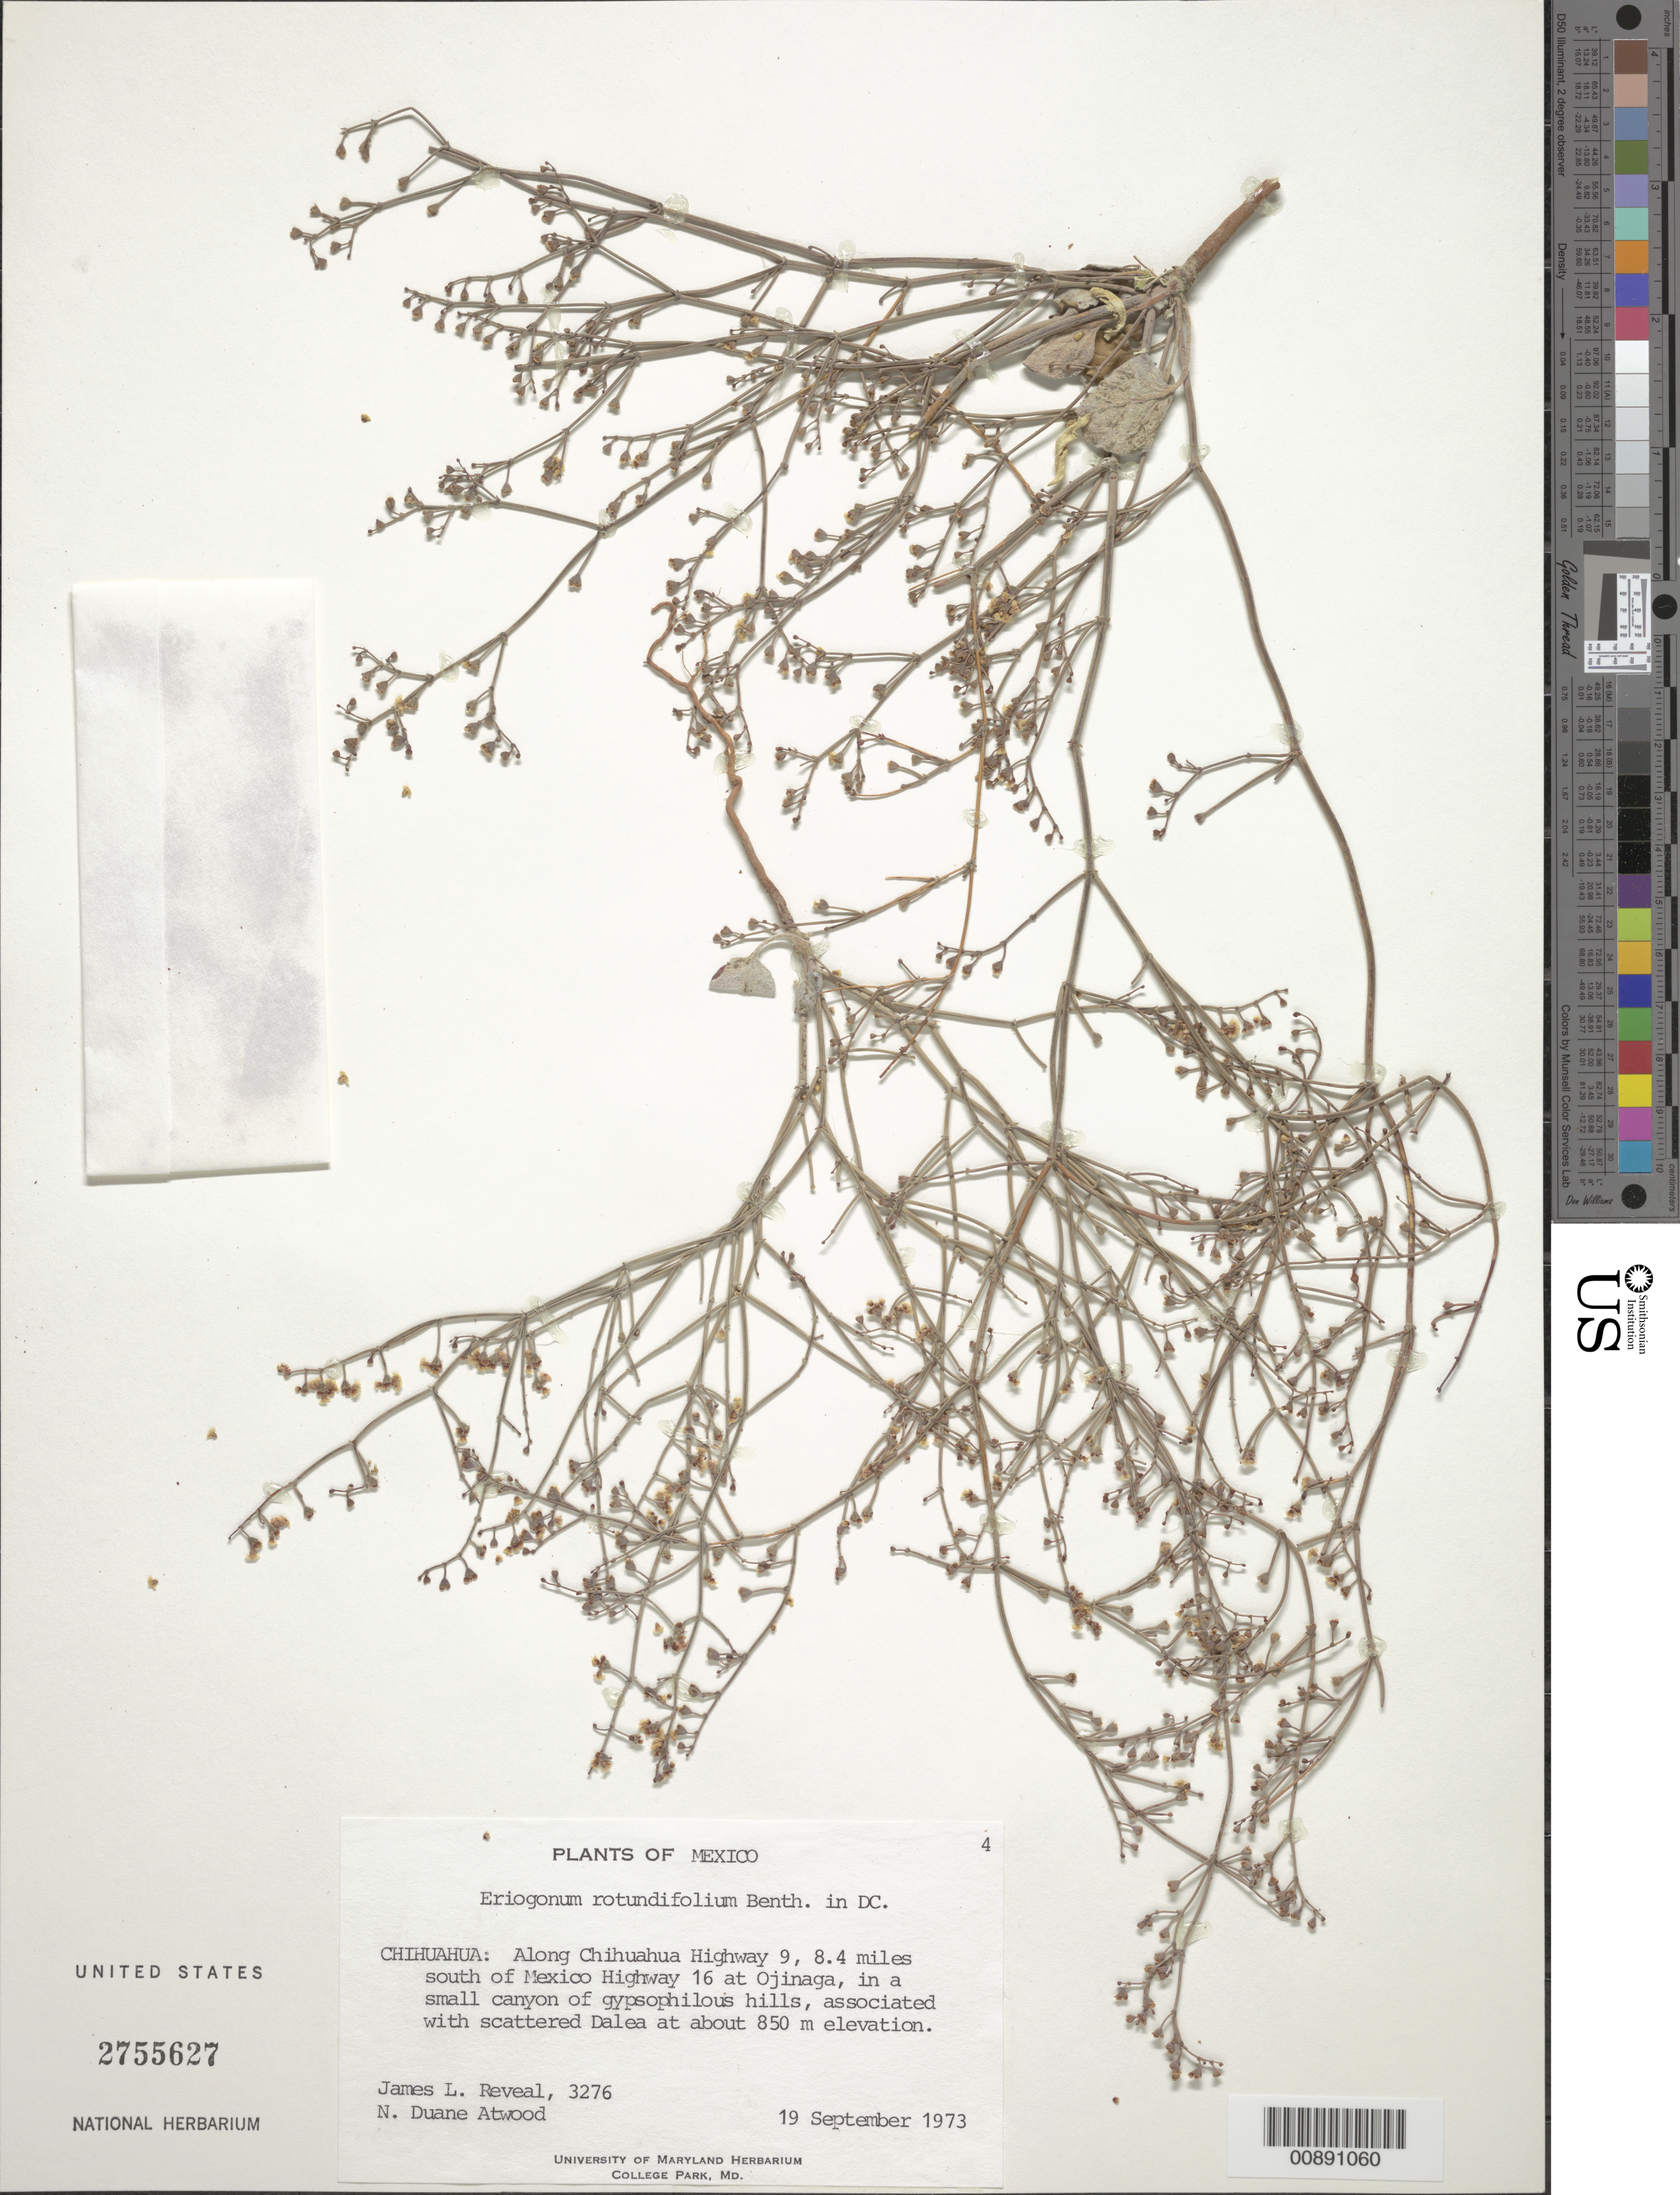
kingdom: Plantae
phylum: Tracheophyta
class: Magnoliopsida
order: Caryophyllales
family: Polygonaceae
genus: Eriogonum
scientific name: Eriogonum rotundifolium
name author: Benth.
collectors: J. L. Reveal & N. D. Atwood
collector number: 3276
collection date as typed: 19 Sep 1973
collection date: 1973-09-19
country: Mexico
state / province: Chihuahua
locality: Along Chihuahua Highway 9, 8.4 miles south of Mexico highway 16 at Ojinaga, Chihuahua.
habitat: In a small canyon of gypsophilous hills, associated with scattered Dalea.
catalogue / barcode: US 2755627